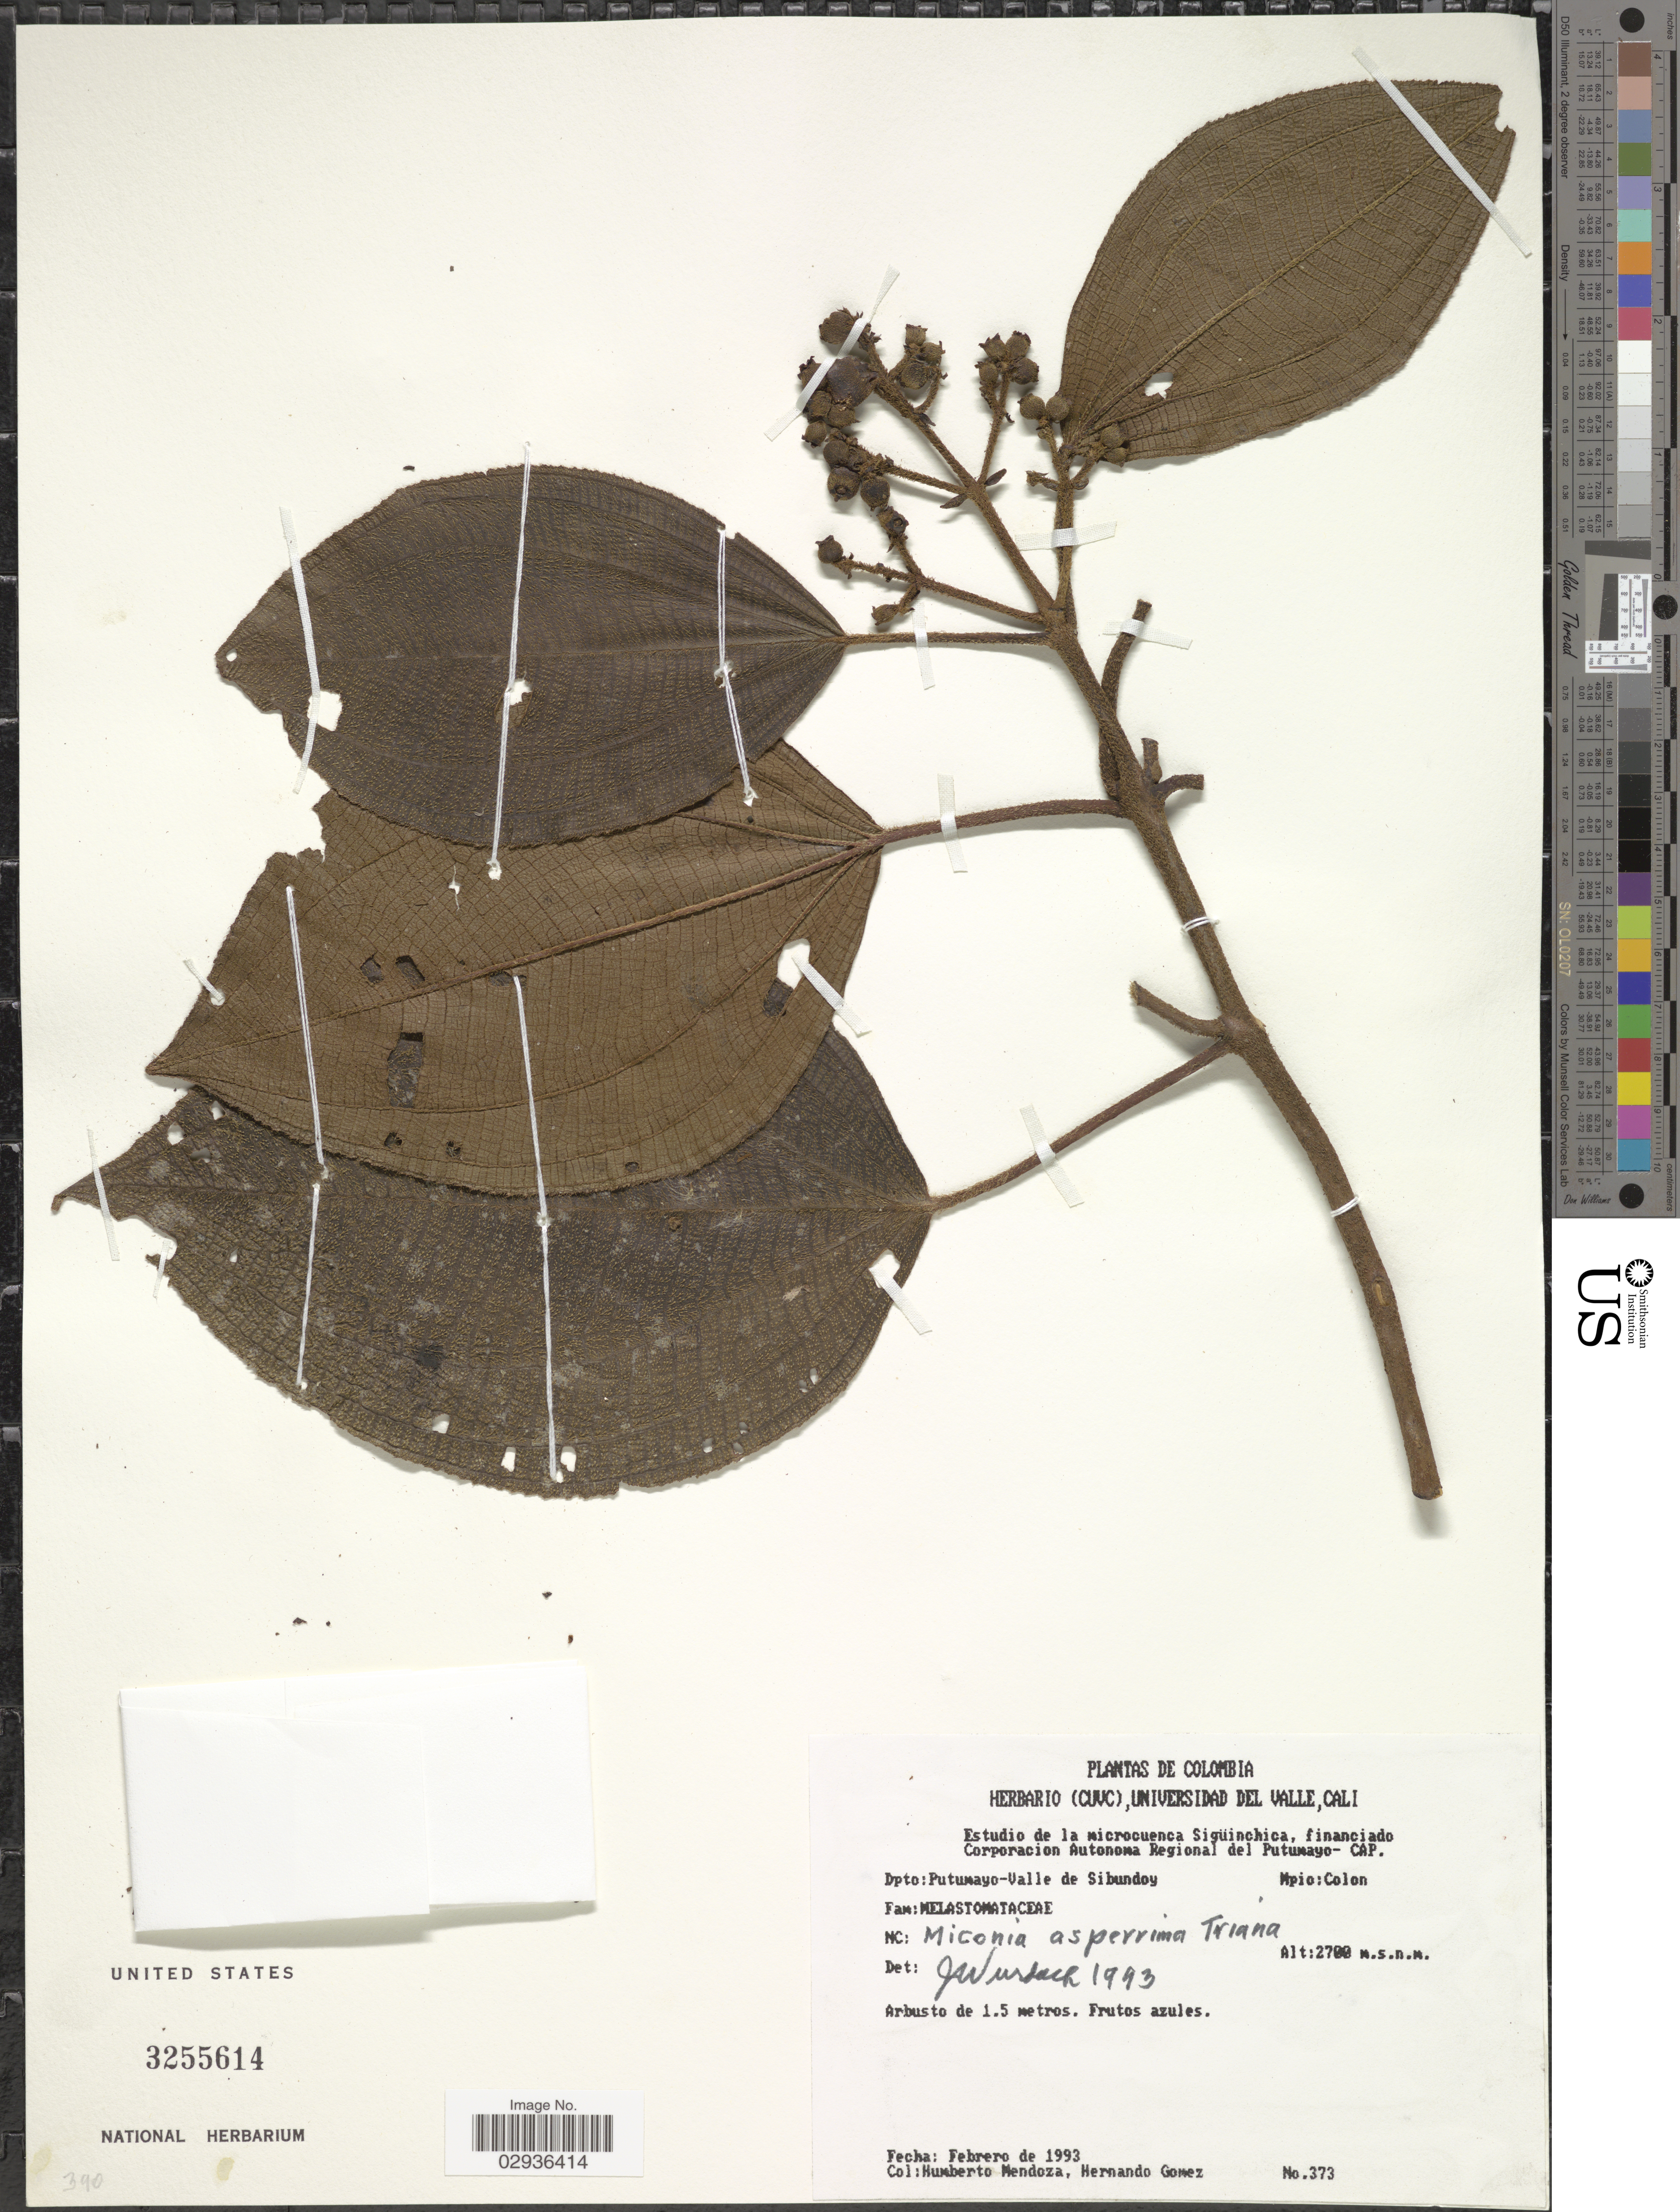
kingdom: Plantae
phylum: Tracheophyta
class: Magnoliopsida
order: Myrtales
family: Melastomataceae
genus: Miconia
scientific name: Miconia asperrima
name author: Triana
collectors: H. Mendoza & H. Gomez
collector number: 373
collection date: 1993-02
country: Colombia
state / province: Putumayo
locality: Dpto: Putumayo - Valle de Sibundoy, Mpio: Colon.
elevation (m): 2700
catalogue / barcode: US 3255614